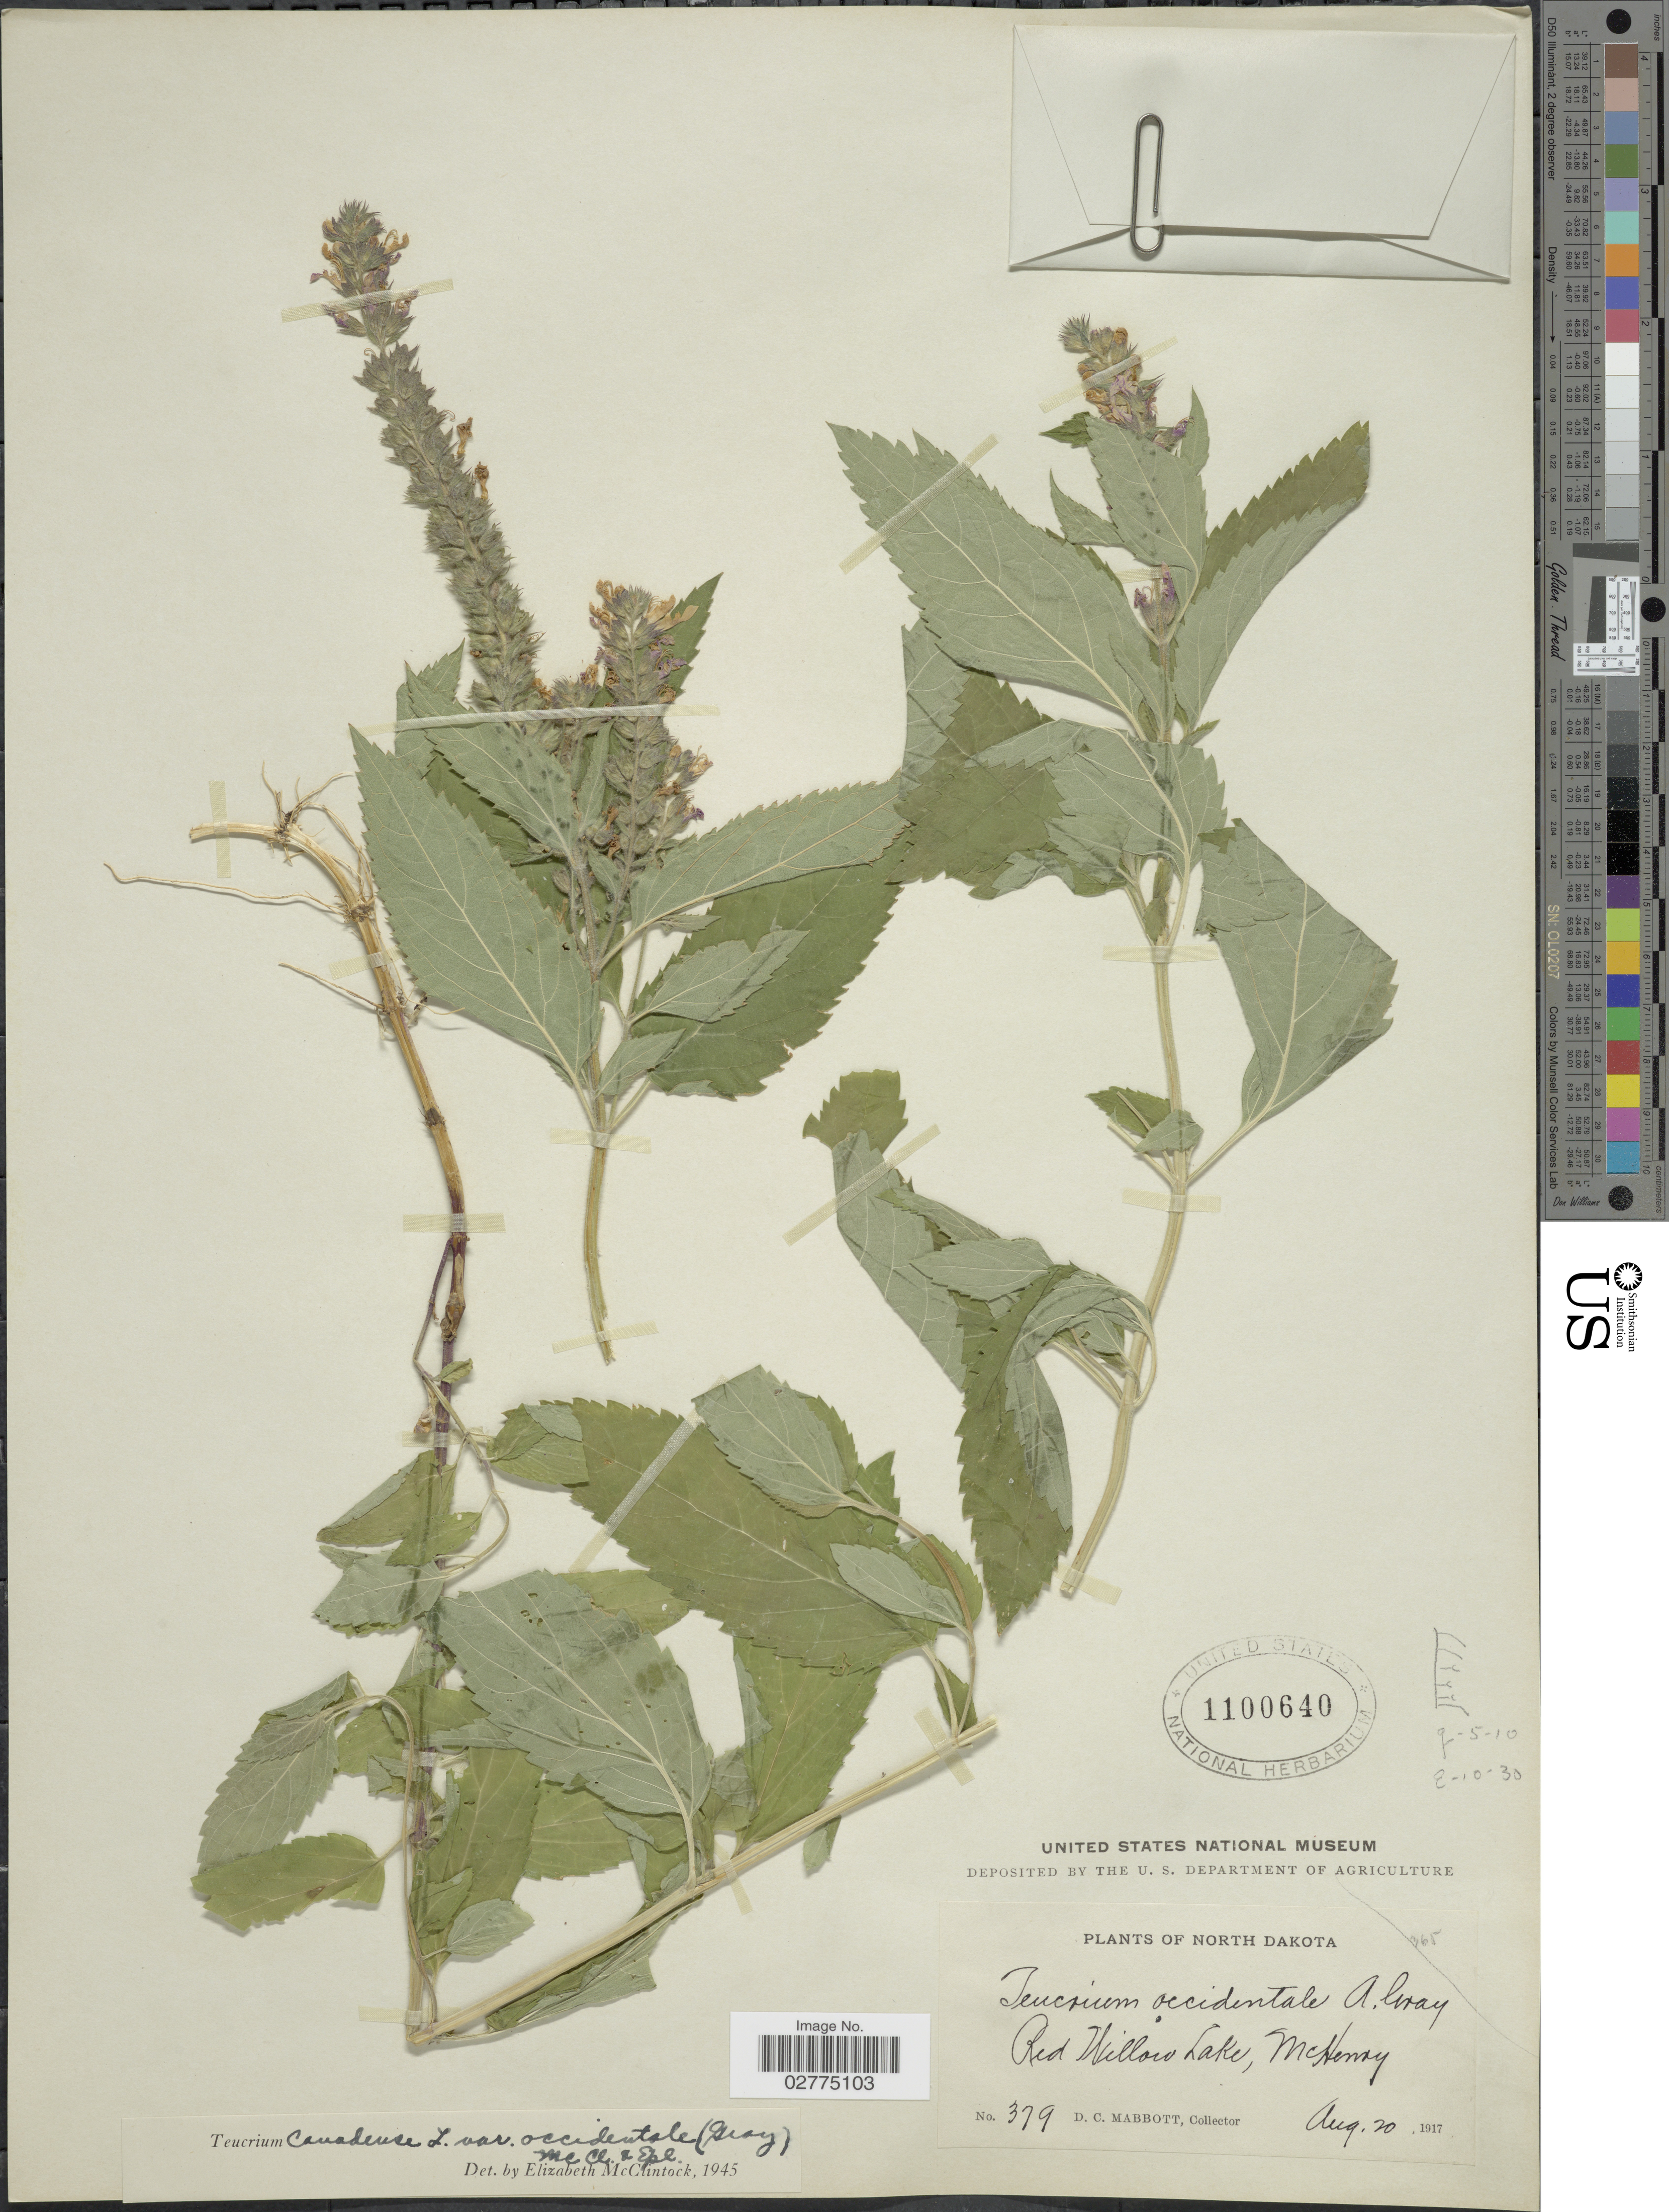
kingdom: Plantae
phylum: Tracheophyta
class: Magnoliopsida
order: Lamiales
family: Lamiaceae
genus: Teucrium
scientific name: Teucrium canadense var. occidentale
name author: (A. Gray) E. M. McClint. & Epling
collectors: D. Mabbott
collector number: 379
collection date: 1917-08-20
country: United States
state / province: North Dakota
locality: Red Willow Lake, McHenry.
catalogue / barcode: US 1100640